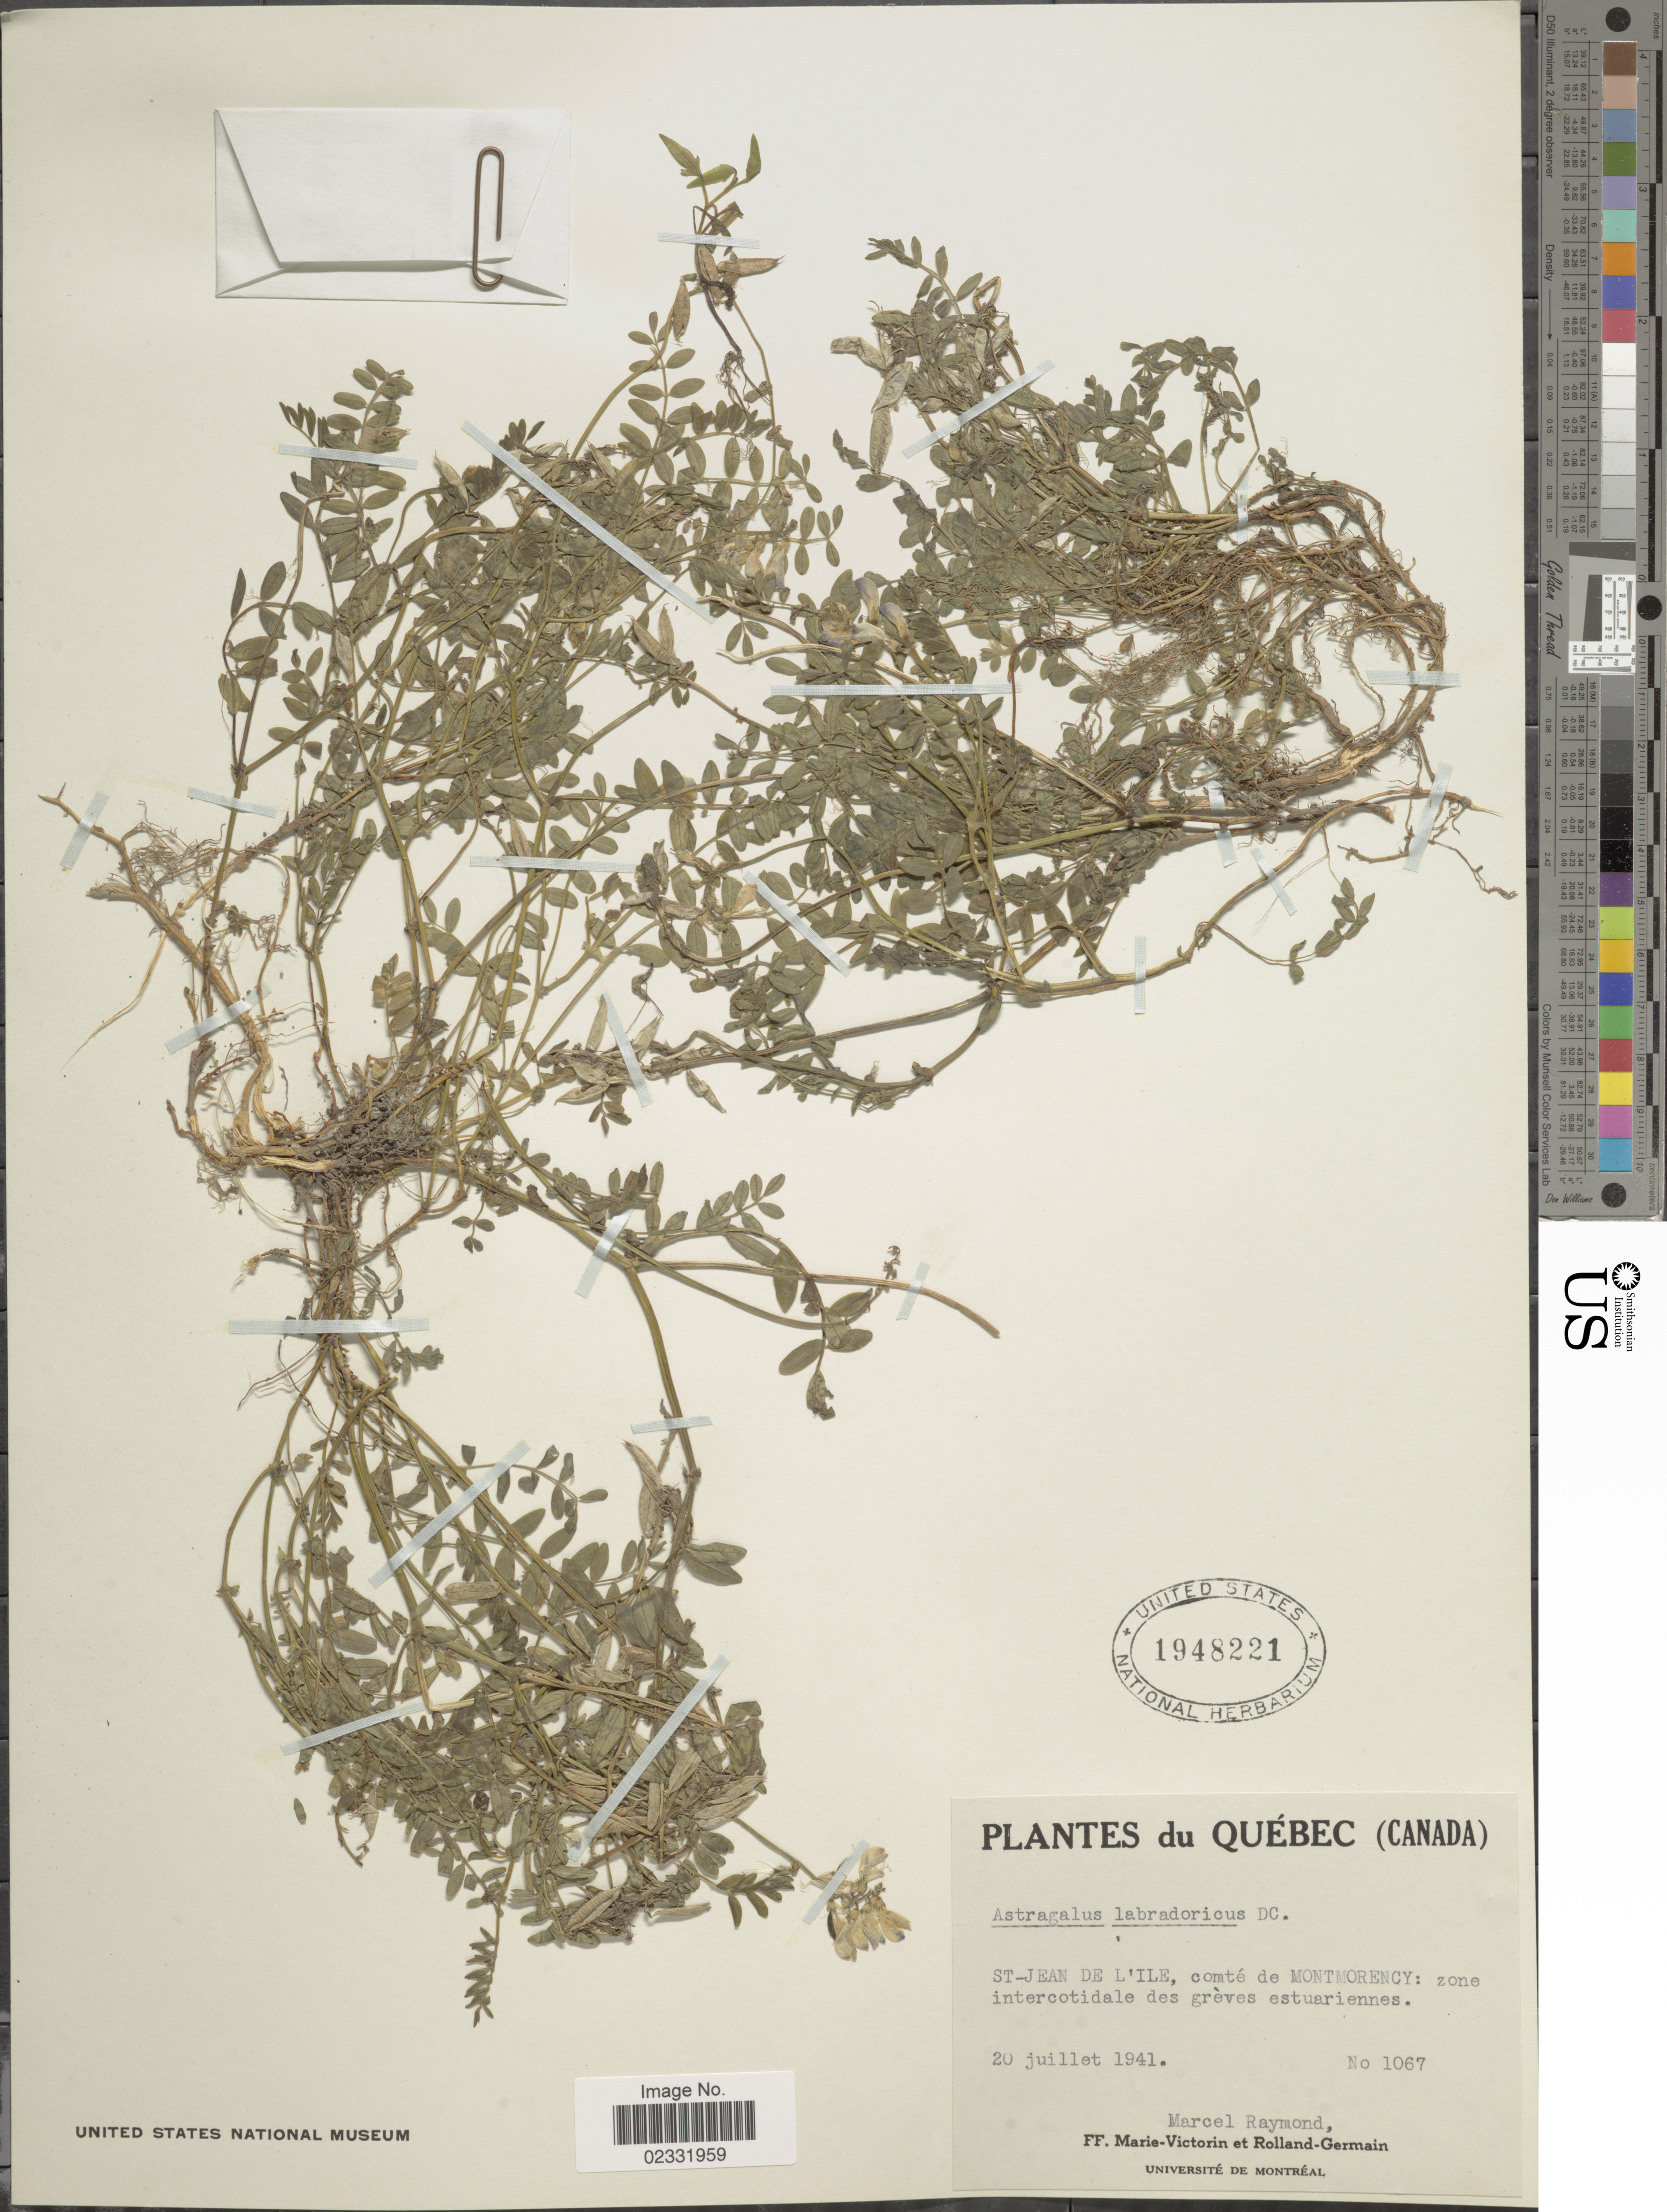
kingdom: Plantae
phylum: Tracheophyta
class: Magnoliopsida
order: Fabales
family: Fabaceae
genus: Astragalus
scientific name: Astragalus labradoricus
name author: DC.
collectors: M. Raymond, -. Marie-Victorin & Rolland-Germain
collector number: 1067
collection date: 1941-07-20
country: Canada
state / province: Quebec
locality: St- Jean de L' Ile, comte de Montmorency: zone intercotidale des greves estuariennes.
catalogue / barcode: US 1948221